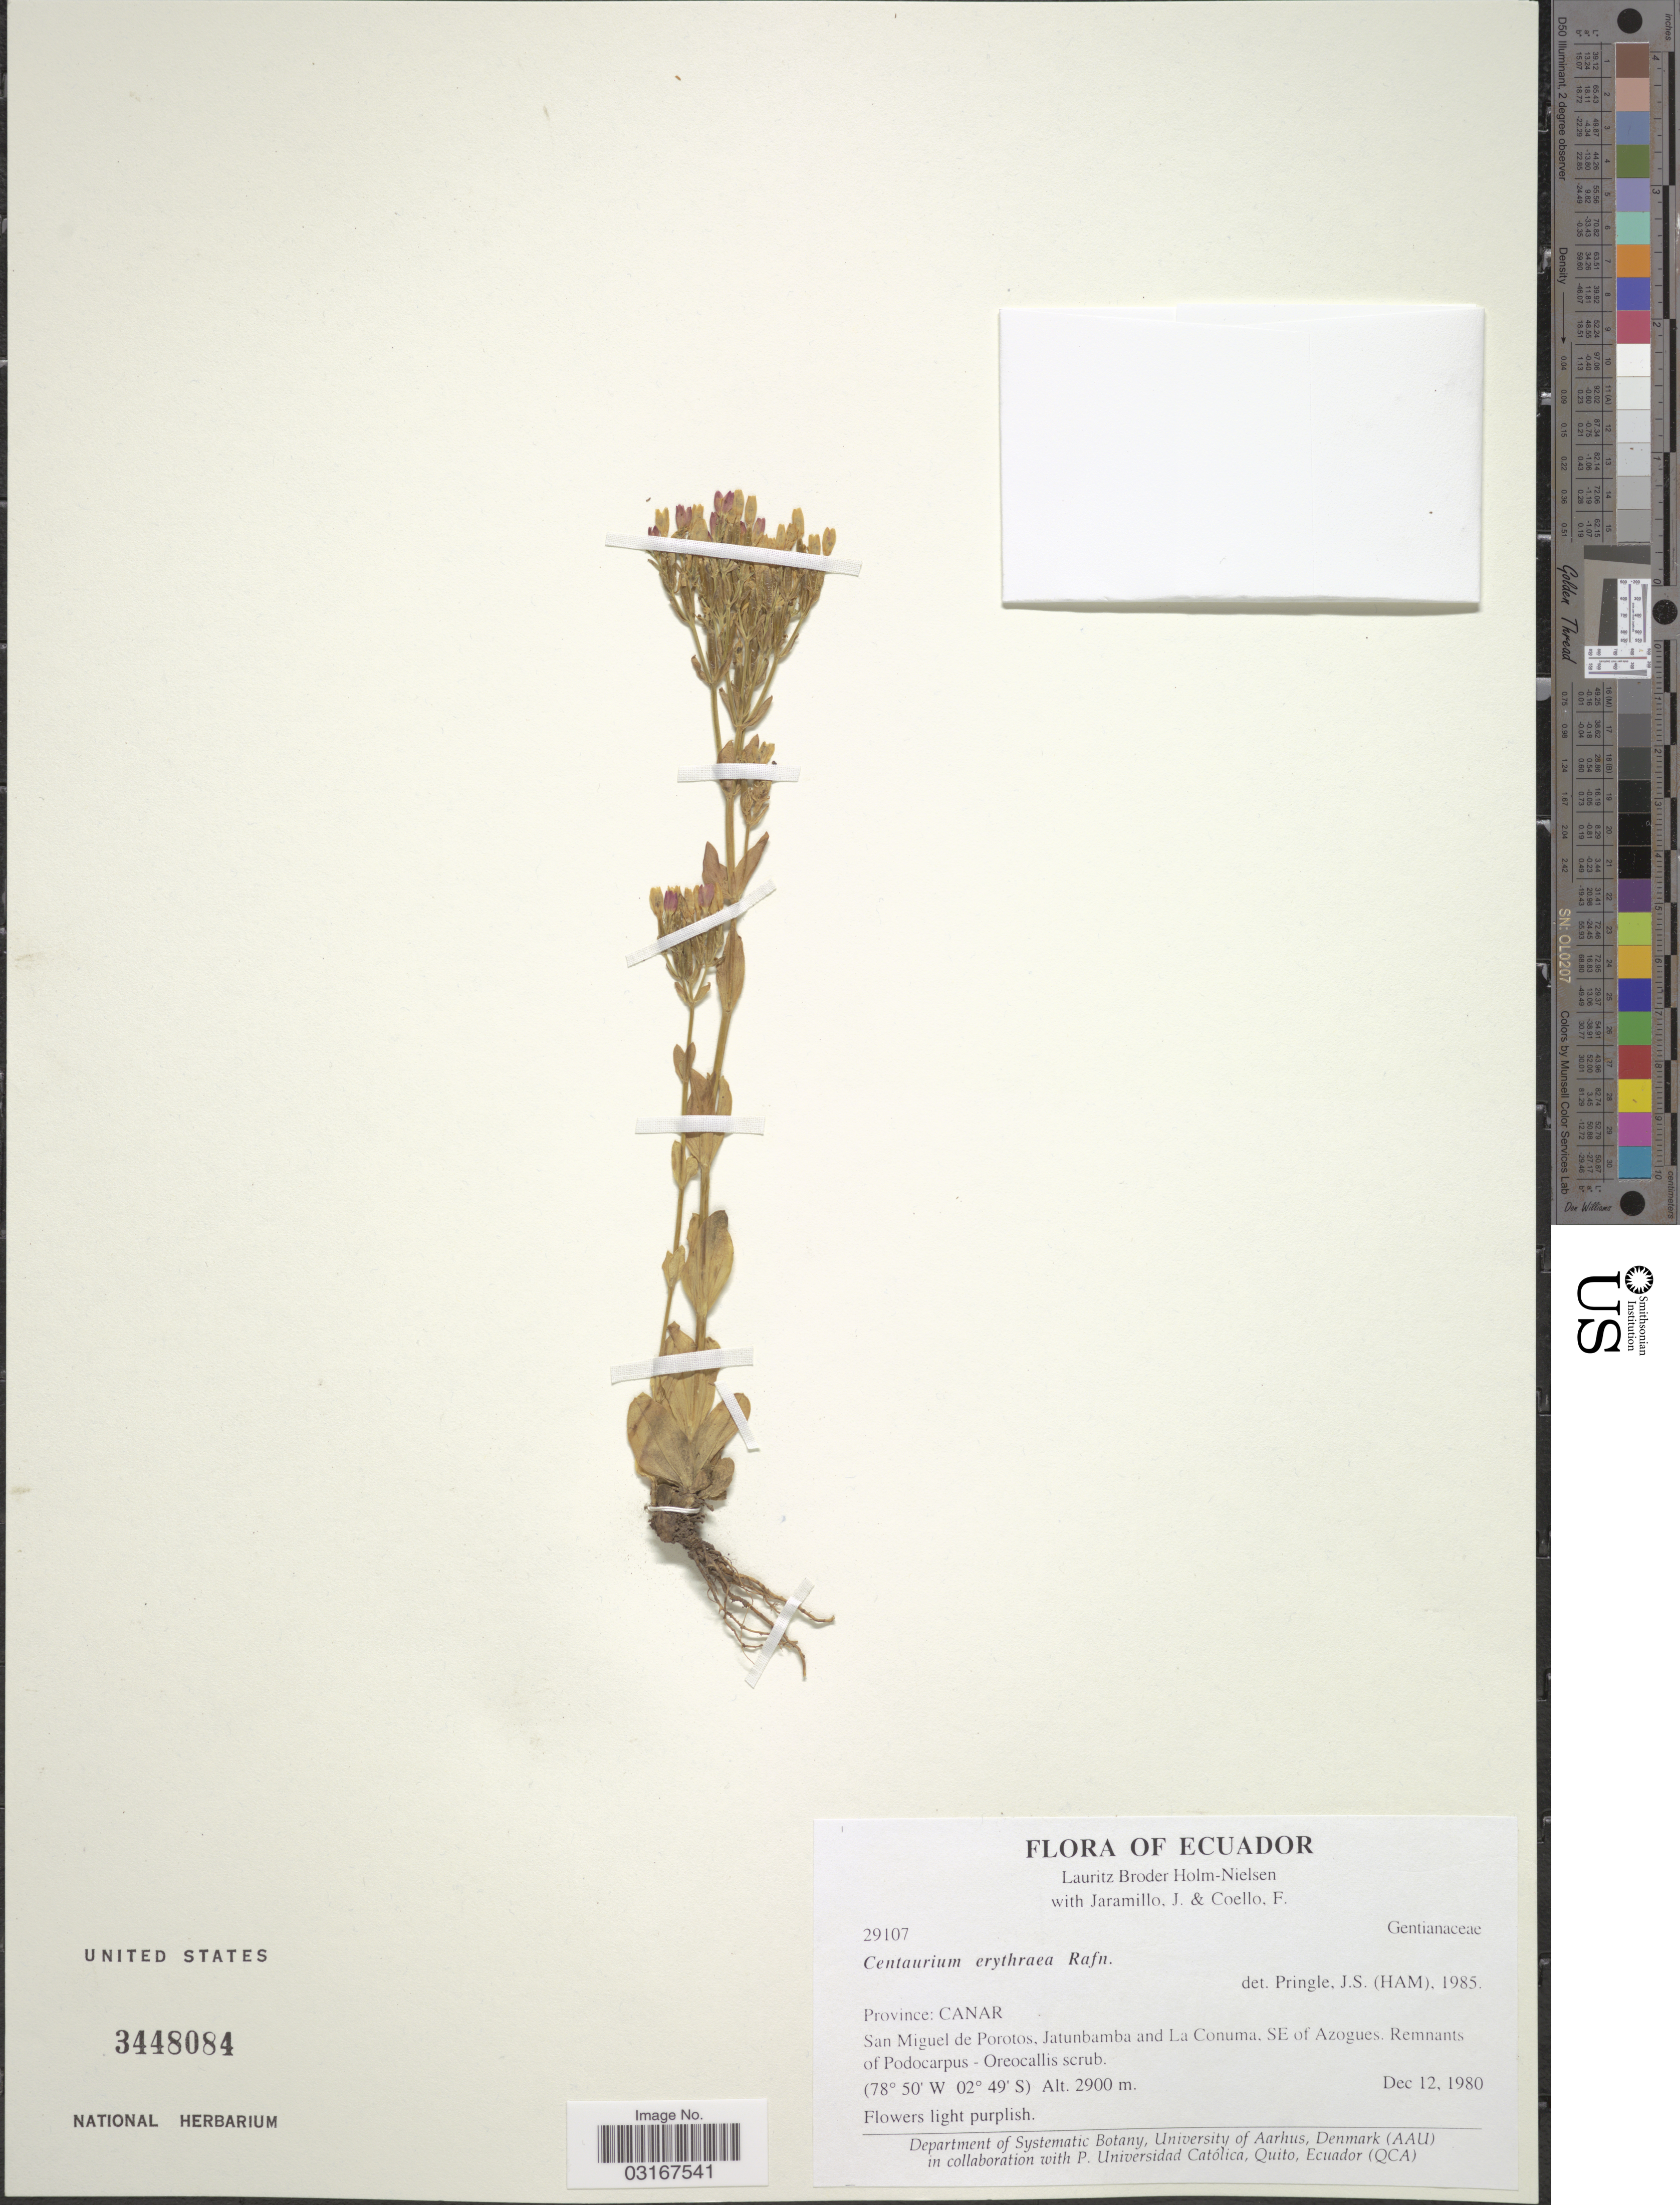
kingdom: Plantae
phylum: Tracheophyta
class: Magnoliopsida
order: Gentianales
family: Gentianaceae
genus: Centaurium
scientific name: Centaurium erythraea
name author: Rafn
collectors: L. B. Holm-Nielsen, J. Jaramillo & F. Coello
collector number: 29107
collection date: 1980-12-12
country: Ecuador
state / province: Cañar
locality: San Miguel de Porotos. Jatunbamba and La Conuma. SE of Azogues.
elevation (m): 2900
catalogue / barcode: US 3448084